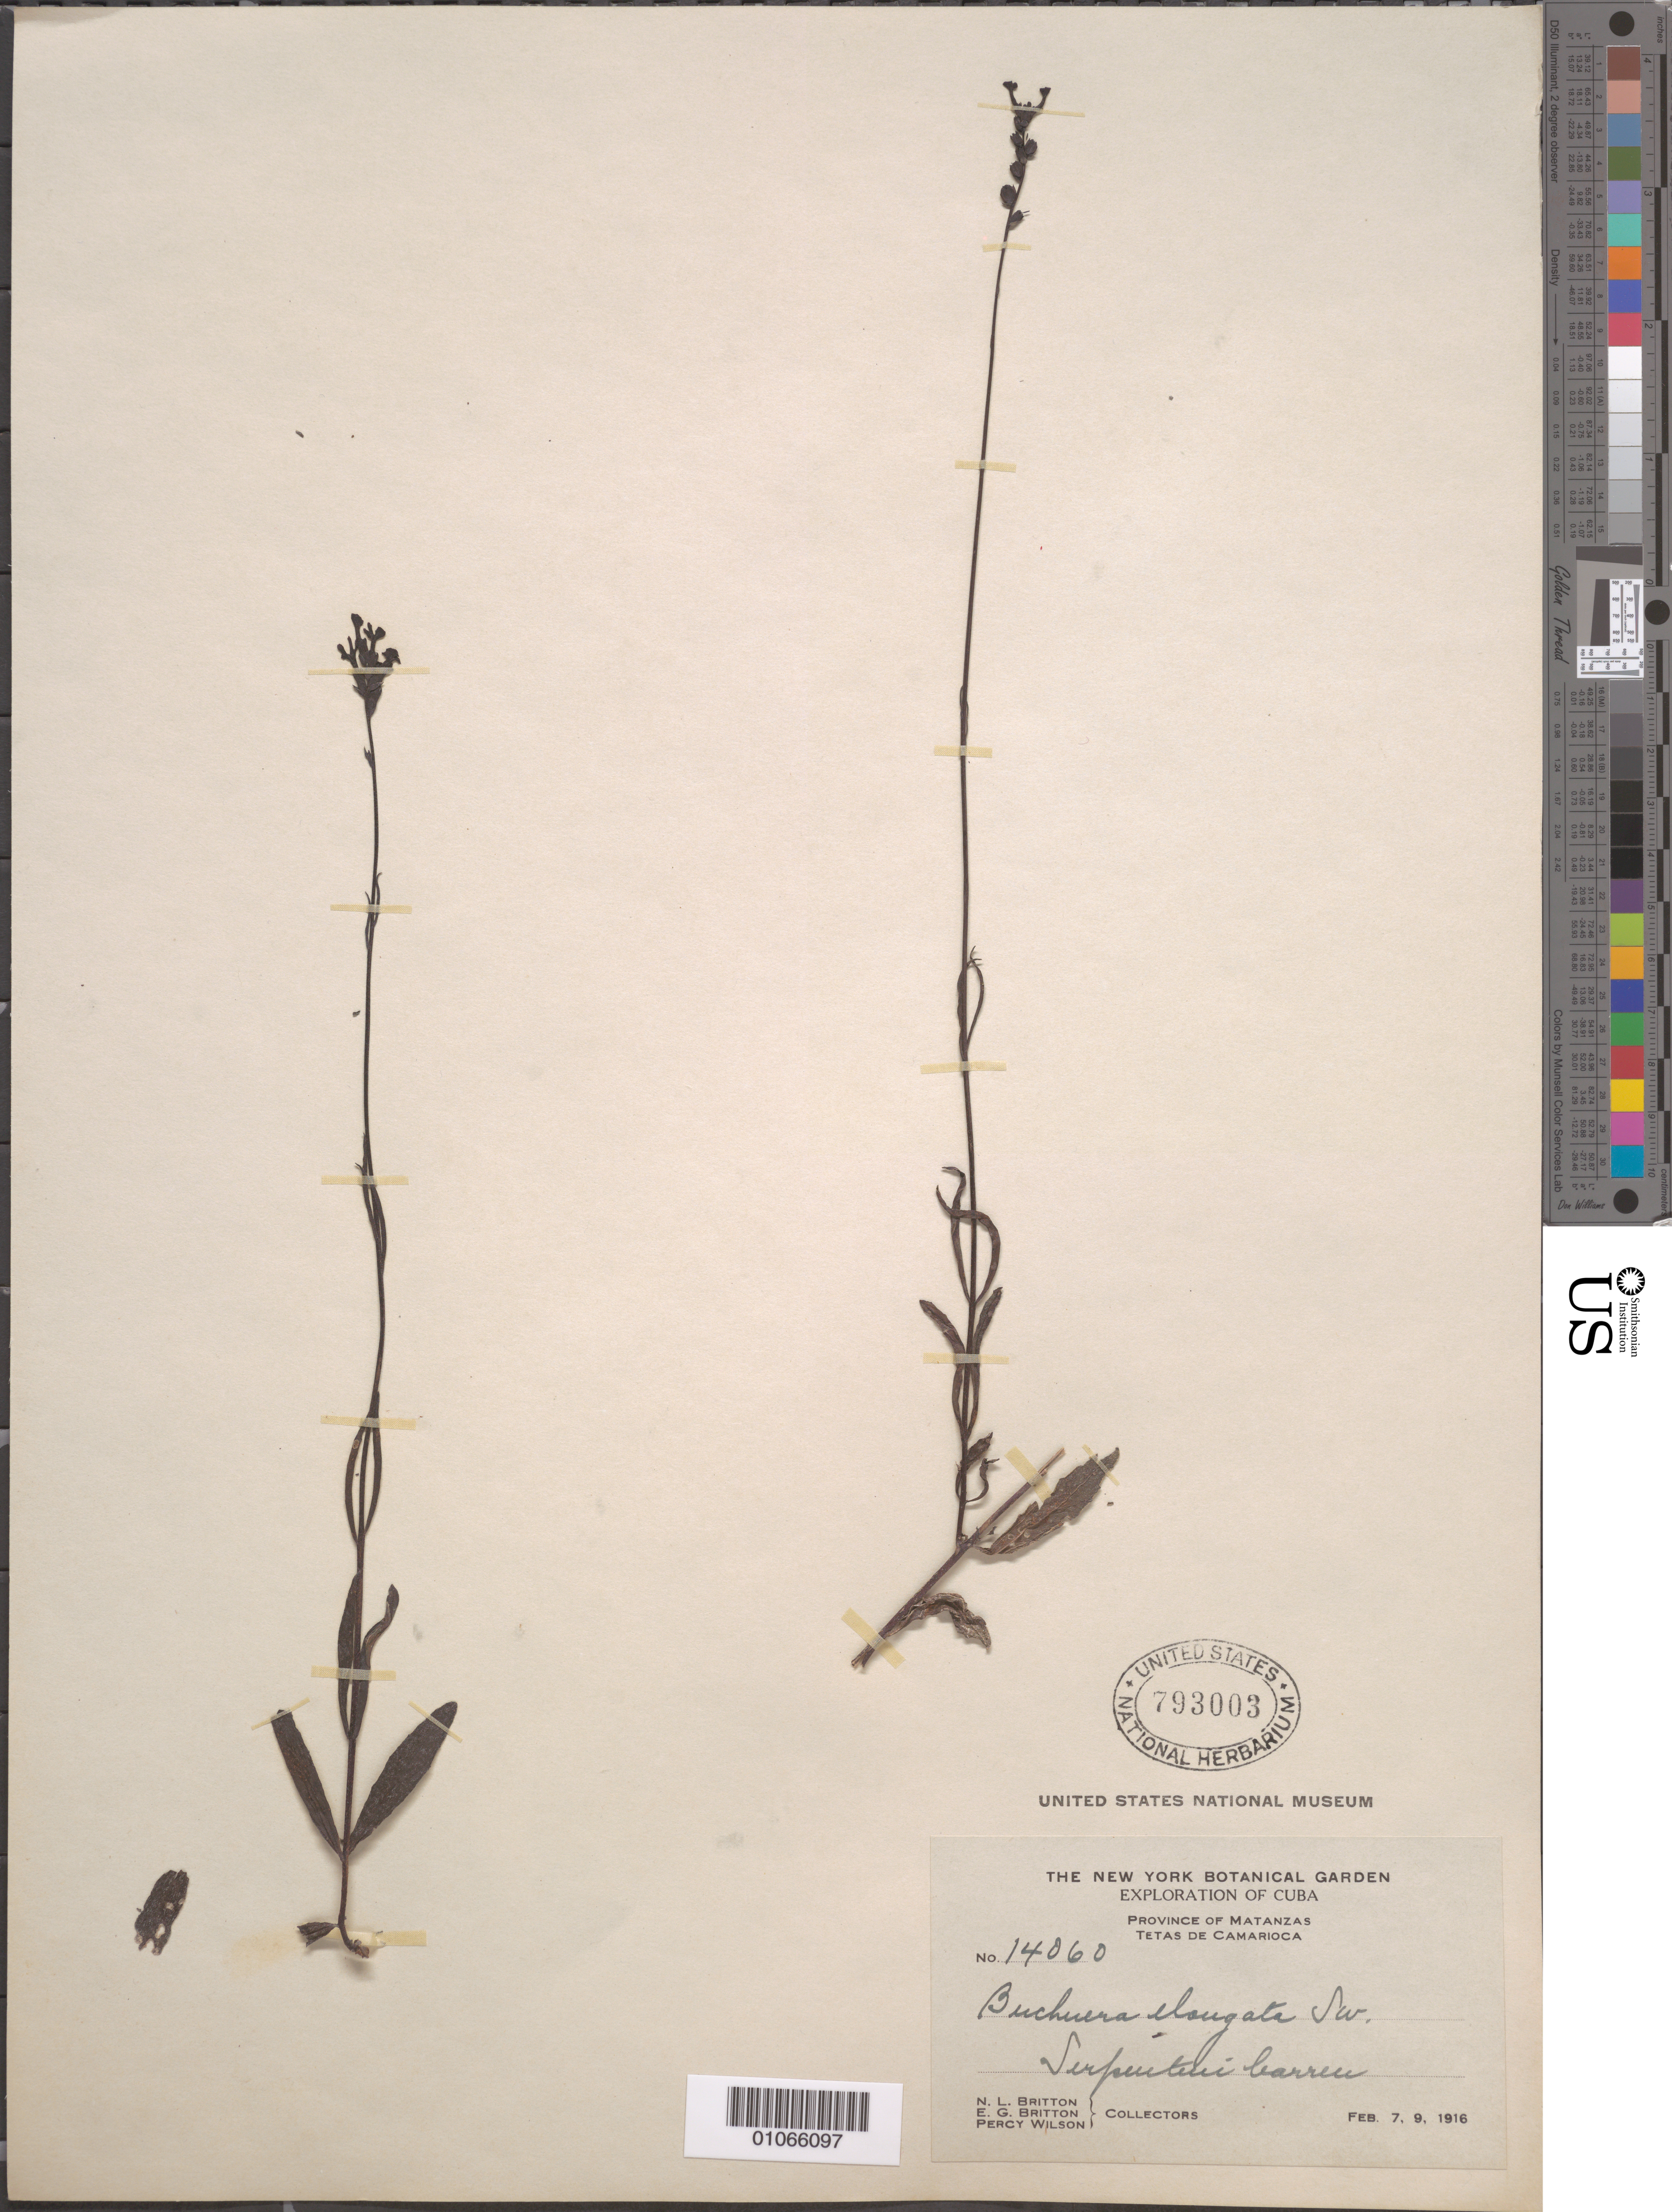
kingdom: Plantae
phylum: Tracheophyta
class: Magnoliopsida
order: Lamiales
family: Orobanchaceae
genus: Buchnera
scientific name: Buchnera elongata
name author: Sw.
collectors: N. Britton, E. G. Britton & P. Wilson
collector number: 14060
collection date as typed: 07 Feb 1916 and 09 Feb 1916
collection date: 1916-02-07,1916-02-09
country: Cuba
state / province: Matanzas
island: Cuba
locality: Tetas de Camarioca, serpentine barren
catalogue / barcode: US 793003